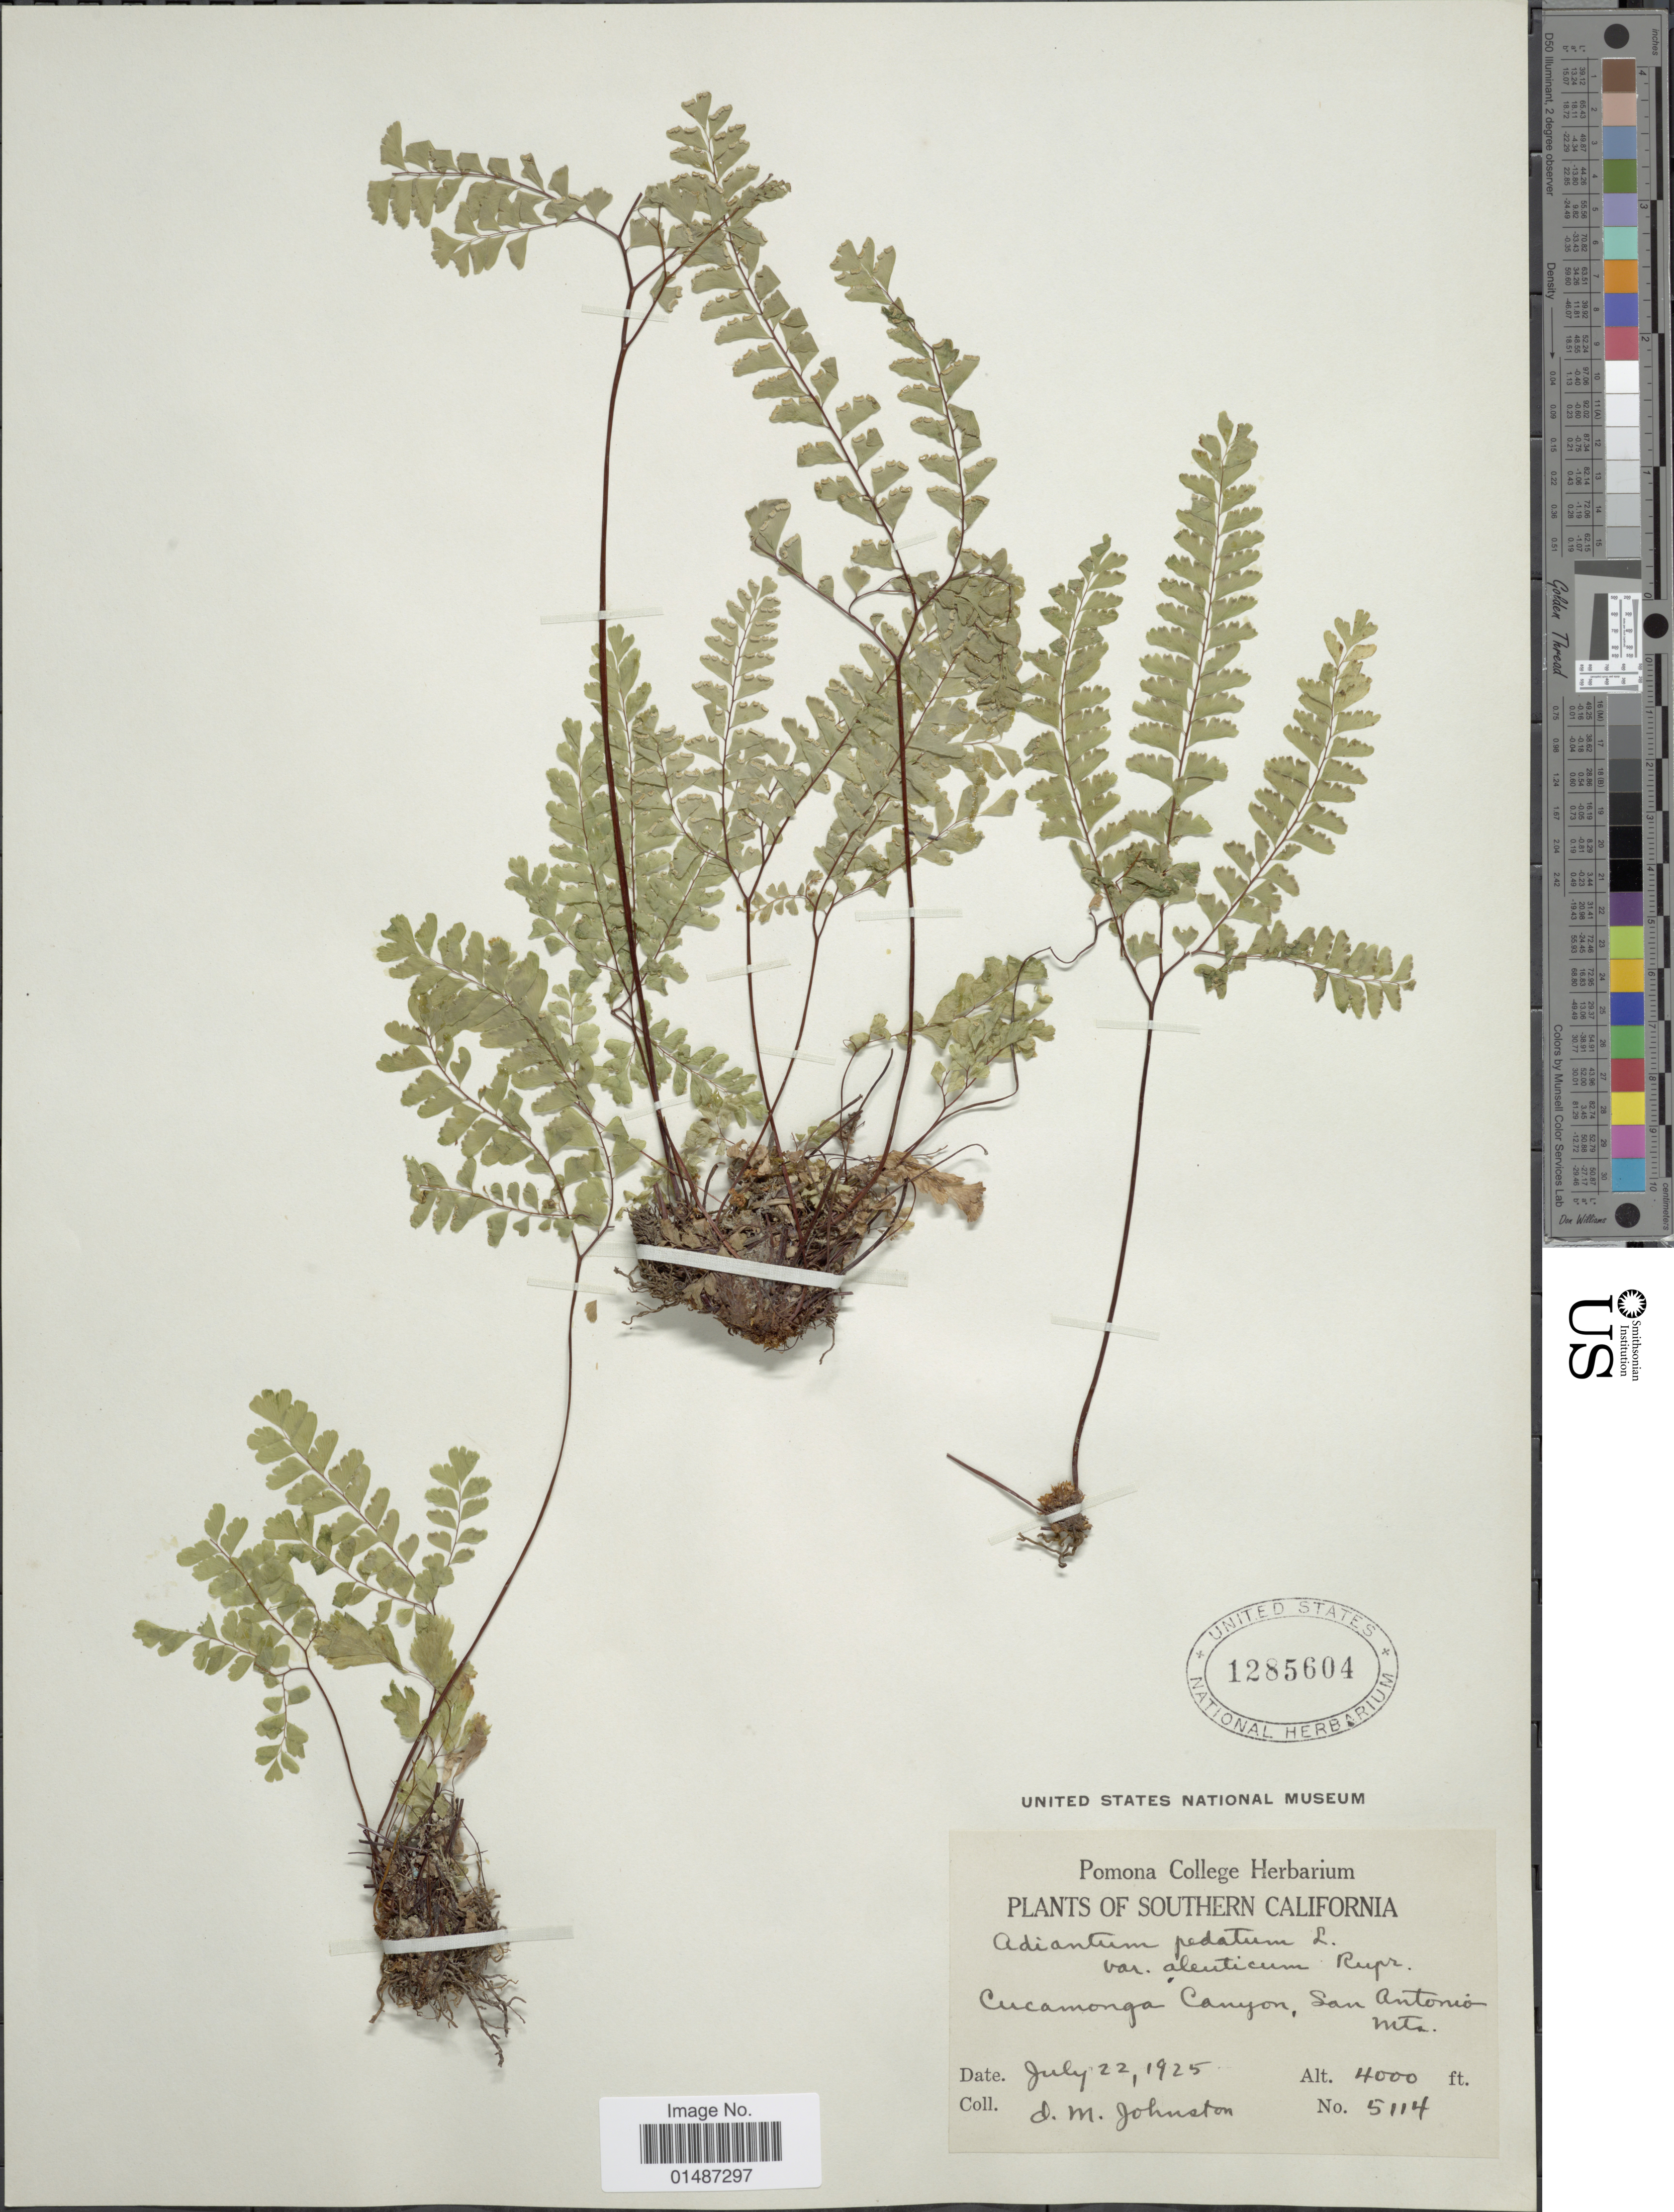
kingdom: Plantae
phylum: Tracheophyta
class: Polypodiopsida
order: Polypodiales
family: Pteridaceae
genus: Adiantum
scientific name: Adiantum pedatum subsp. aleuticum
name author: (Rupr.) Calder & Roy L. Taylor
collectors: J. Johnston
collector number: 5114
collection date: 1925-07-22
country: United States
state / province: California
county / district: Los Angeles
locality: Southern California. Cucamonga Canyon, San Antonio Mts.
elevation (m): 1219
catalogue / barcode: US 1285604